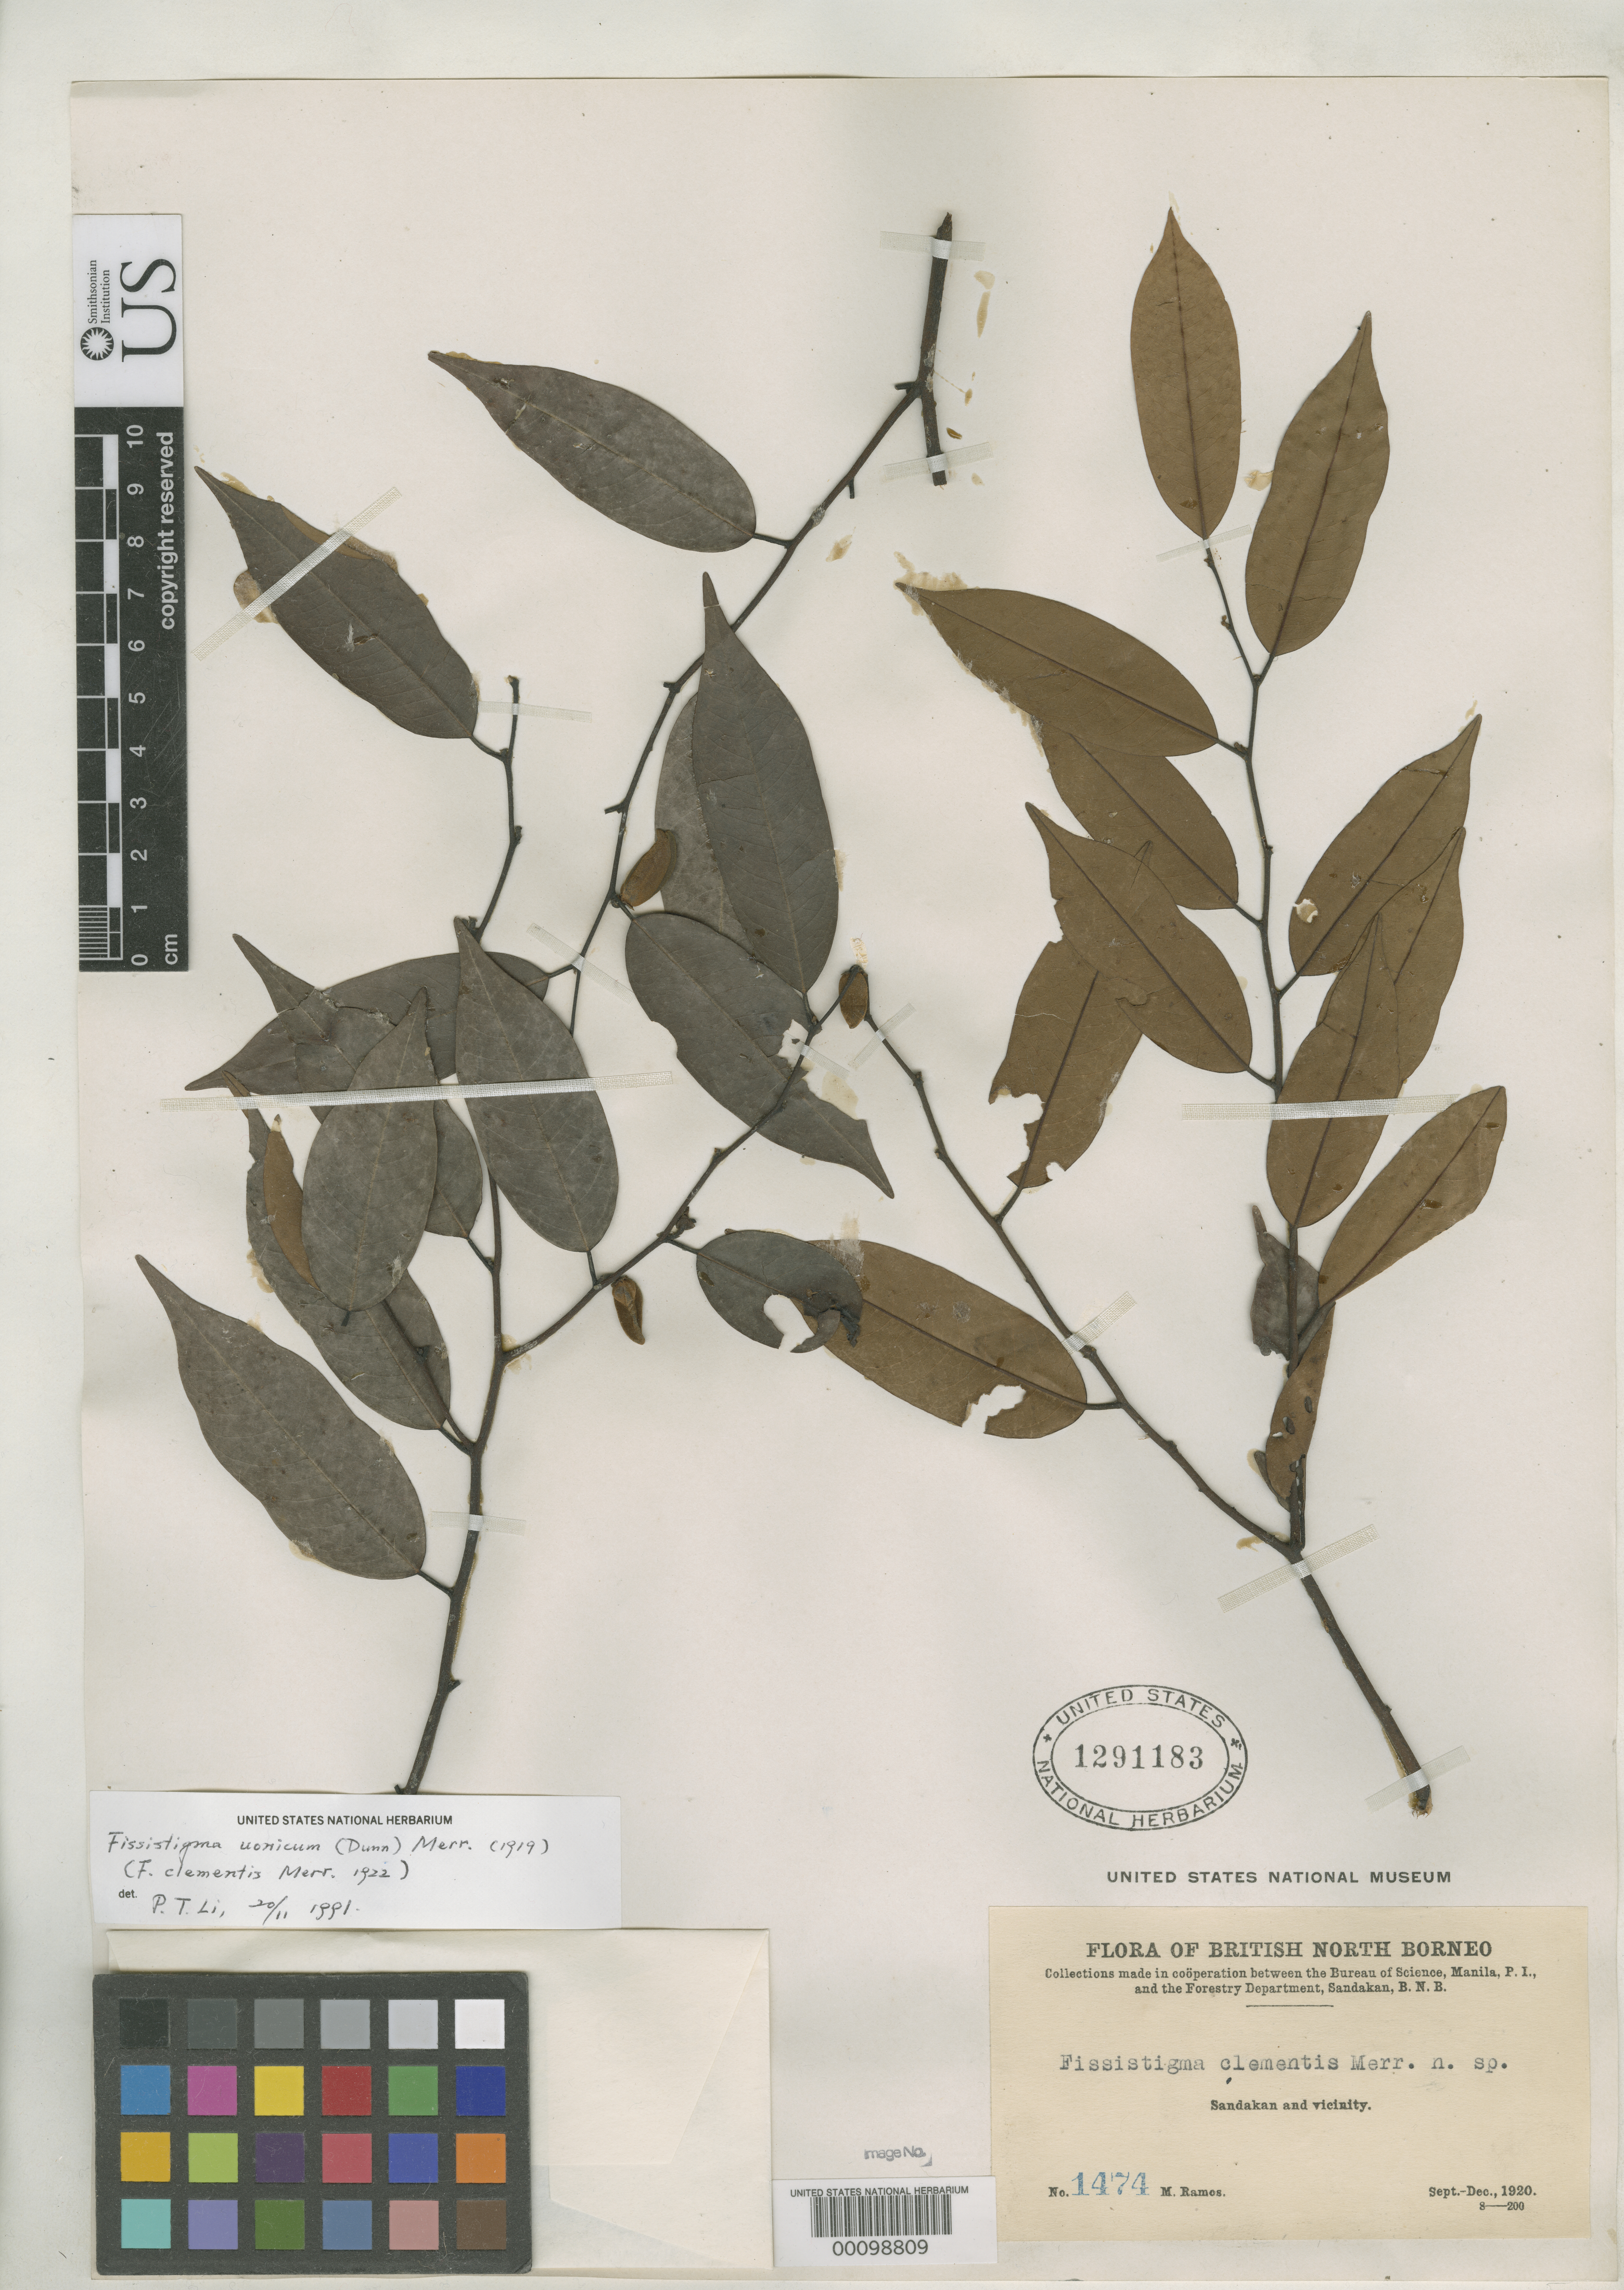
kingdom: Plantae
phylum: Tracheophyta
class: Magnoliopsida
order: Magnoliales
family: Annonaceae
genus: Fissistigma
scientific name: Fissistigma clementis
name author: Merr.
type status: Isotype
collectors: M. Ramos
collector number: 1474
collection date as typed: Sep 1920 to -- Dec 1920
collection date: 1920-09/1920-12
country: Malaysia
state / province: Sabah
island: Borneo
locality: Sandakan & vicinity.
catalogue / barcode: US 1291183